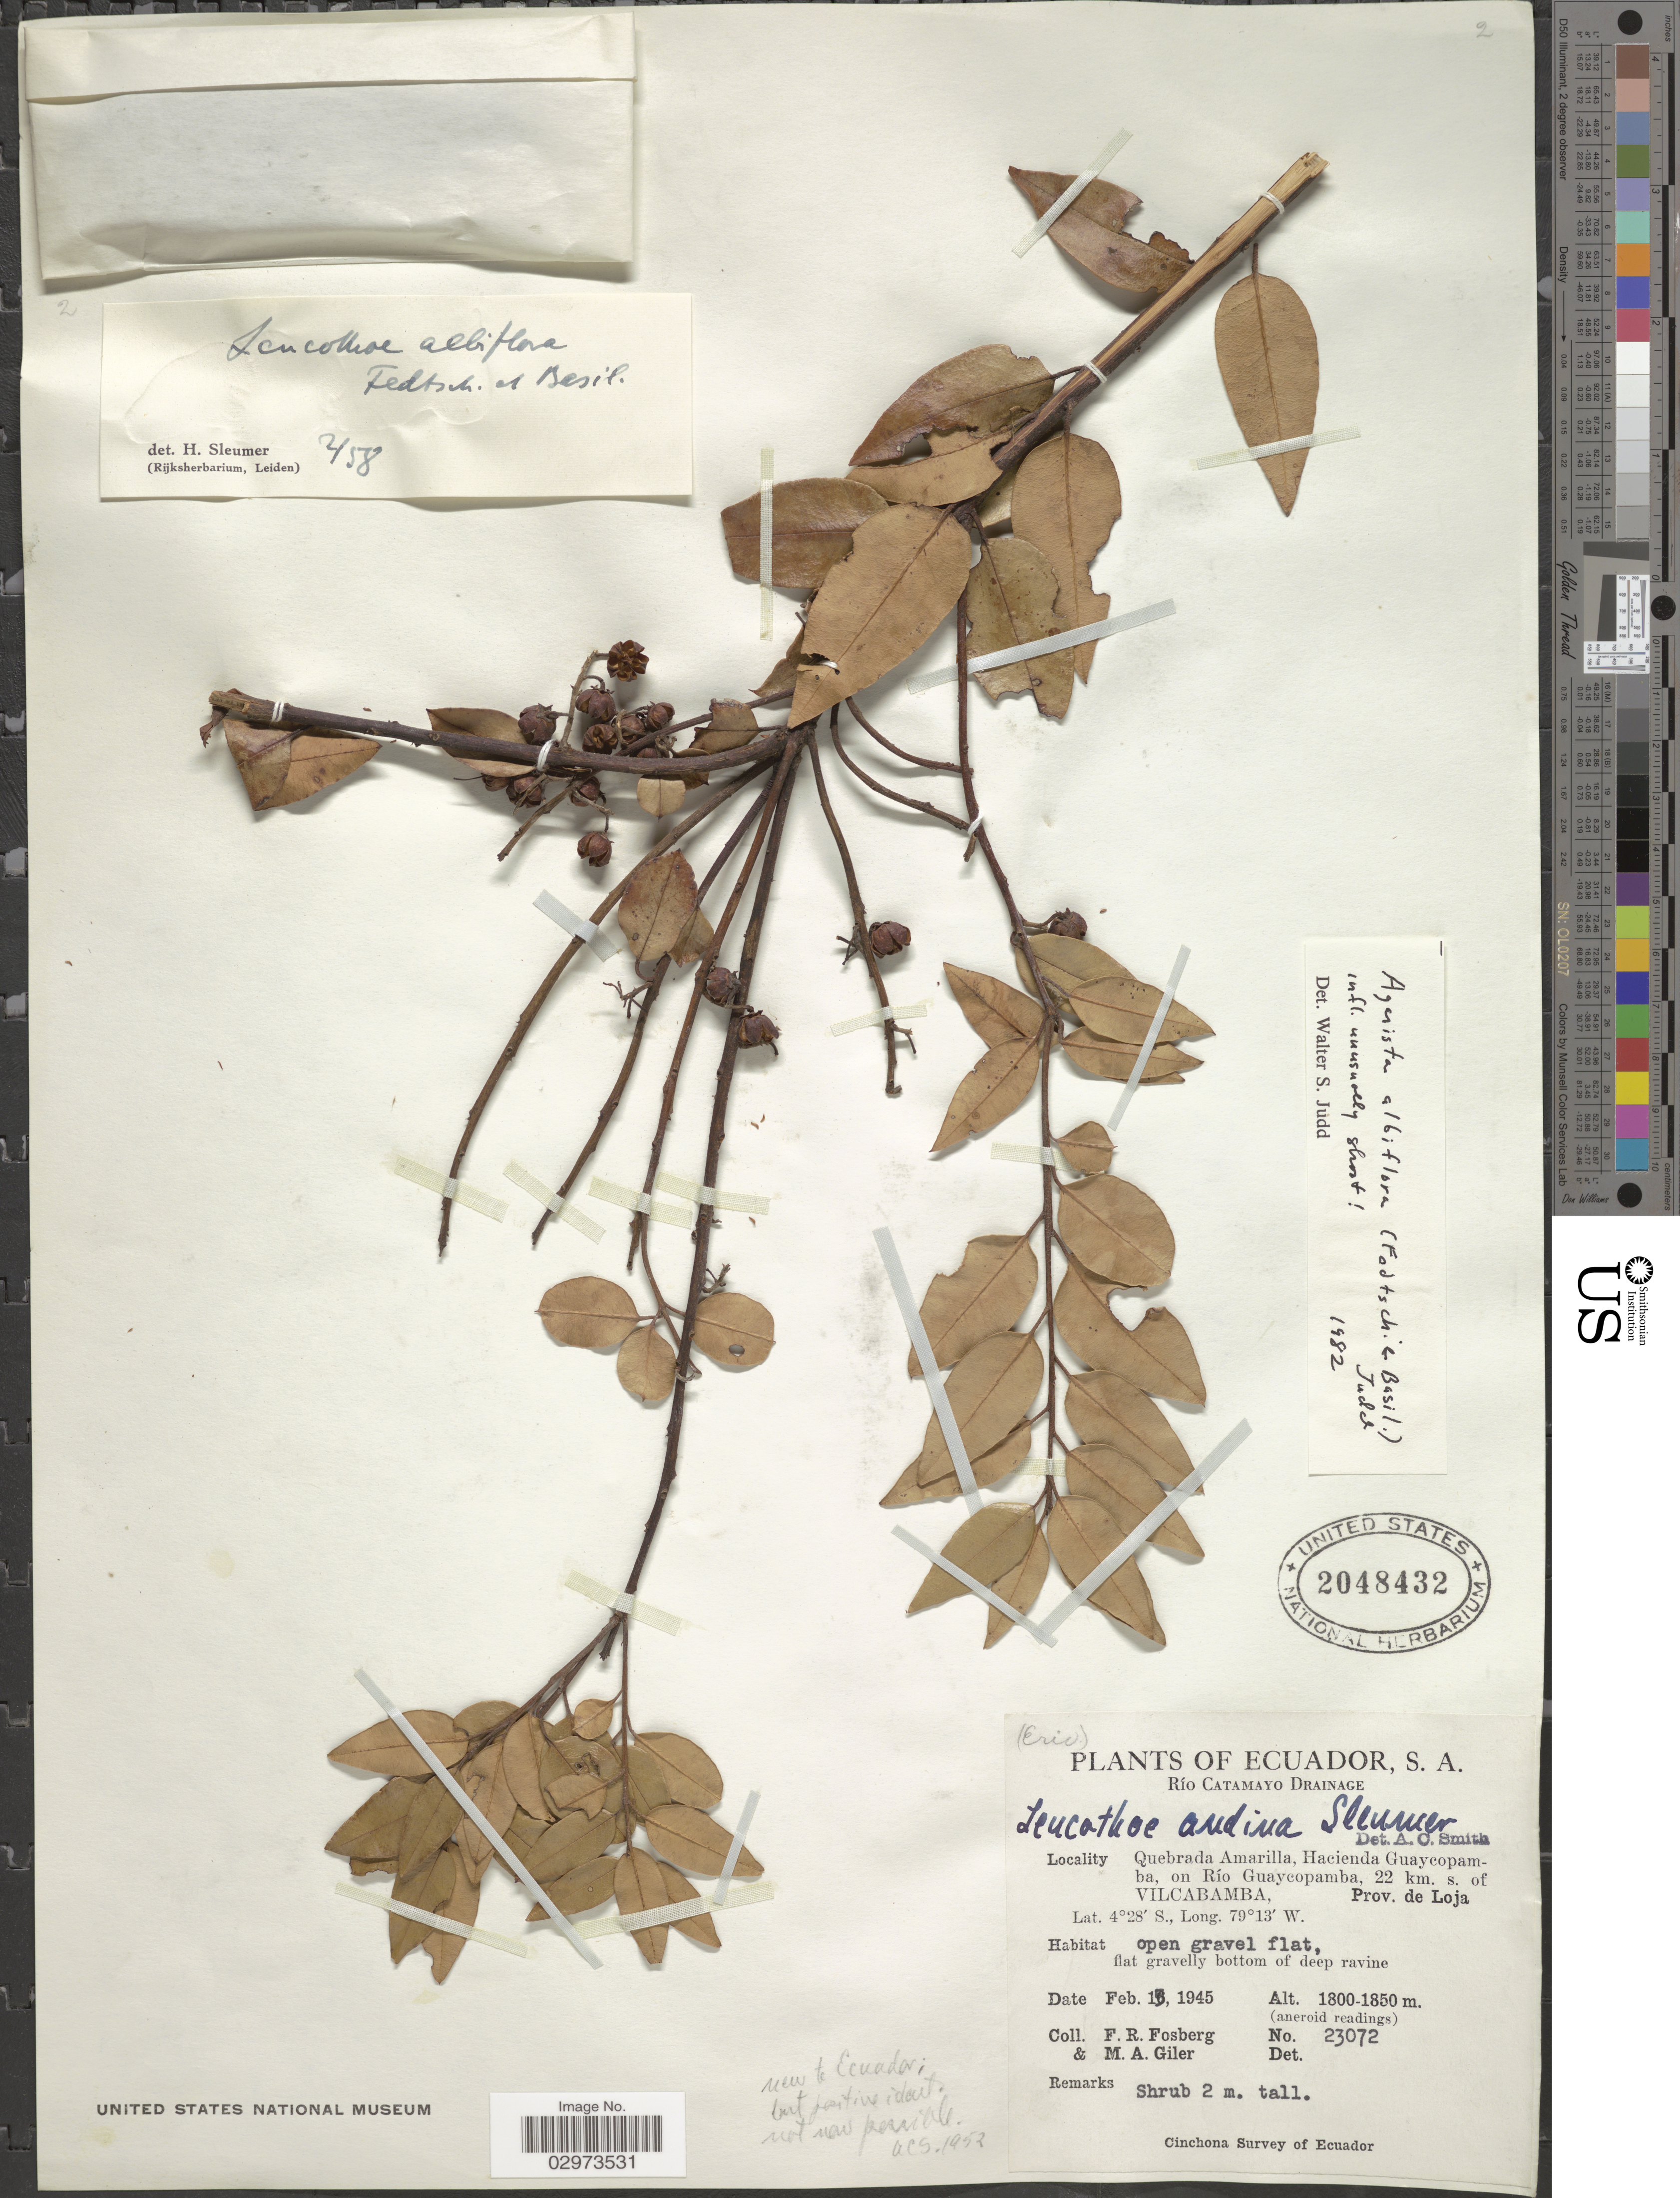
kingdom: Plantae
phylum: Tracheophyta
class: Magnoliopsida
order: Ericales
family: Ericaceae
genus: Leucothoe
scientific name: Leucothoë albiflora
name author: B. Fedtsch. & Basil.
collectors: F. R. Fosberg & M. Giler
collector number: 23072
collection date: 1945-02-13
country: Ecuador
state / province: Loja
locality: Río Catamayo Drainage. Quebrada Amarilla, Hacienda Guaycopamba, on Río Guaycopamba, 22 km. s. of Vilcabamba.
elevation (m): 1800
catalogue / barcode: US 2048432